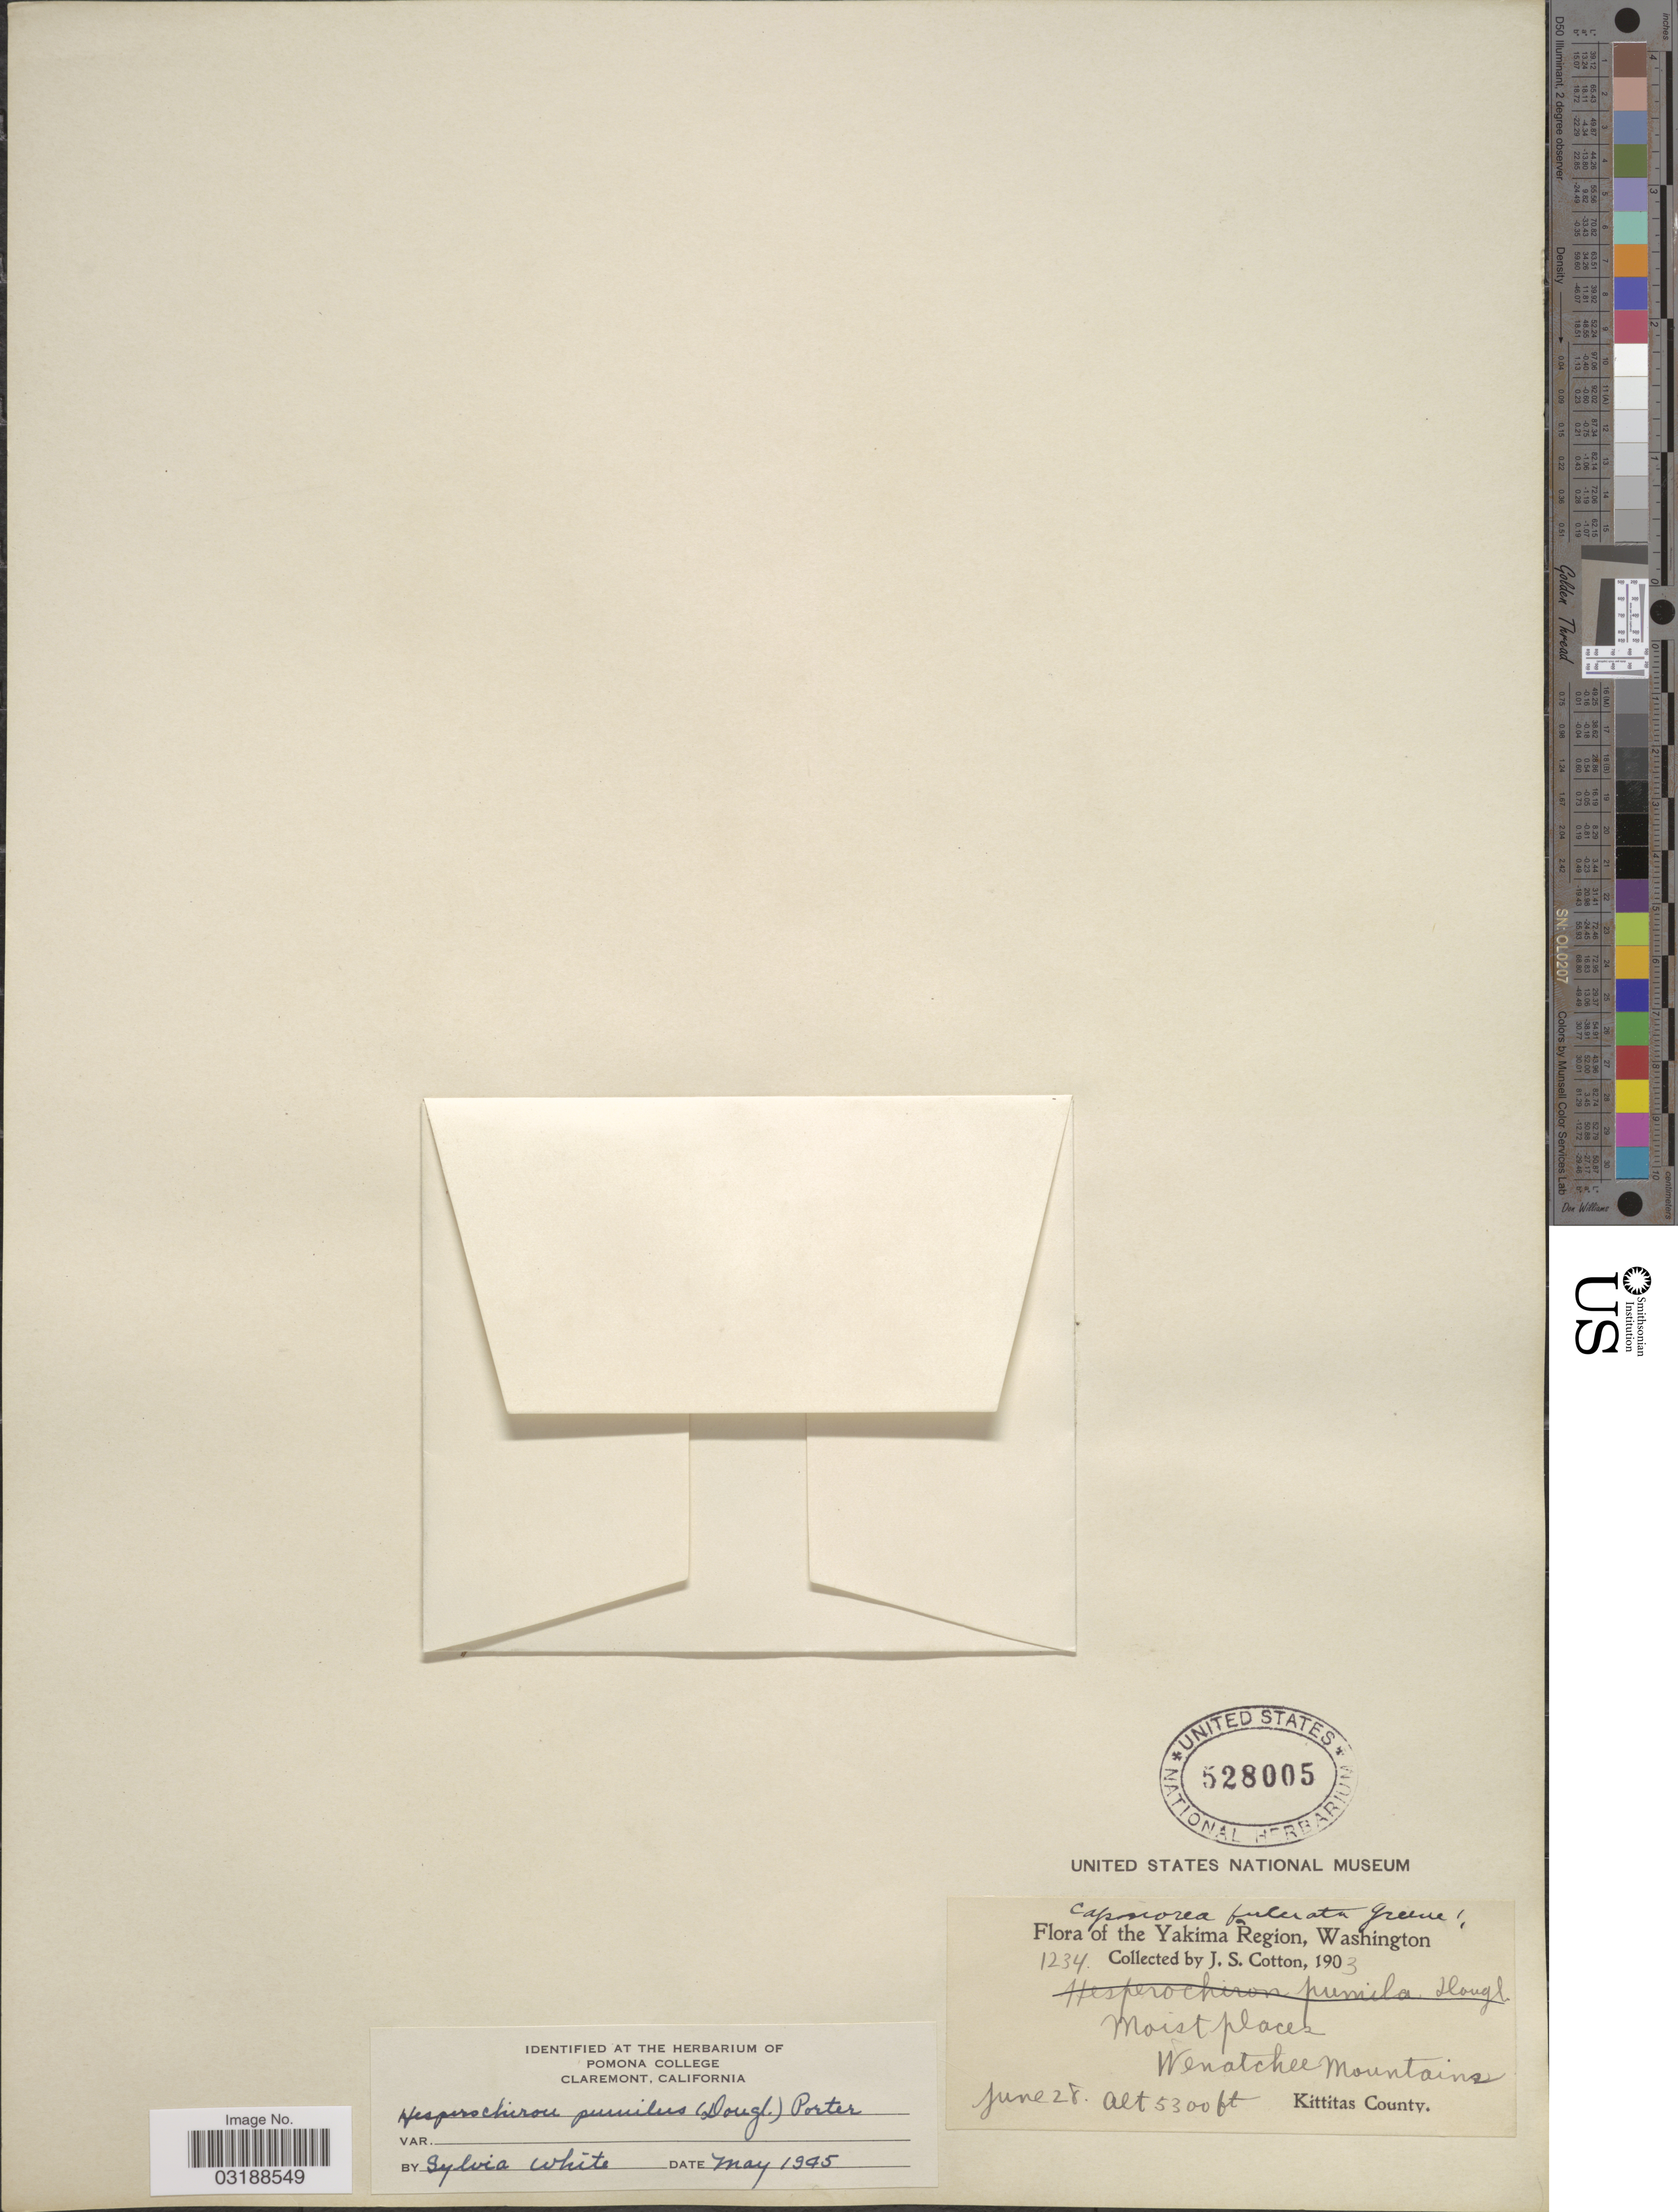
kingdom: Plantae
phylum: Tracheophyta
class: Magnoliopsida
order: Boraginales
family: Hydrophyllaceae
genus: Hesperochiron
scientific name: Hesperochiron pumilus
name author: (Griseb.) Porter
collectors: J. S. Cotton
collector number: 1234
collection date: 1903-06-28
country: United States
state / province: Washington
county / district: Kittitas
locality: Yakima Region, Wenatchee Mountains, Kittitas County.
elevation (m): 1615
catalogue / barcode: US 528005